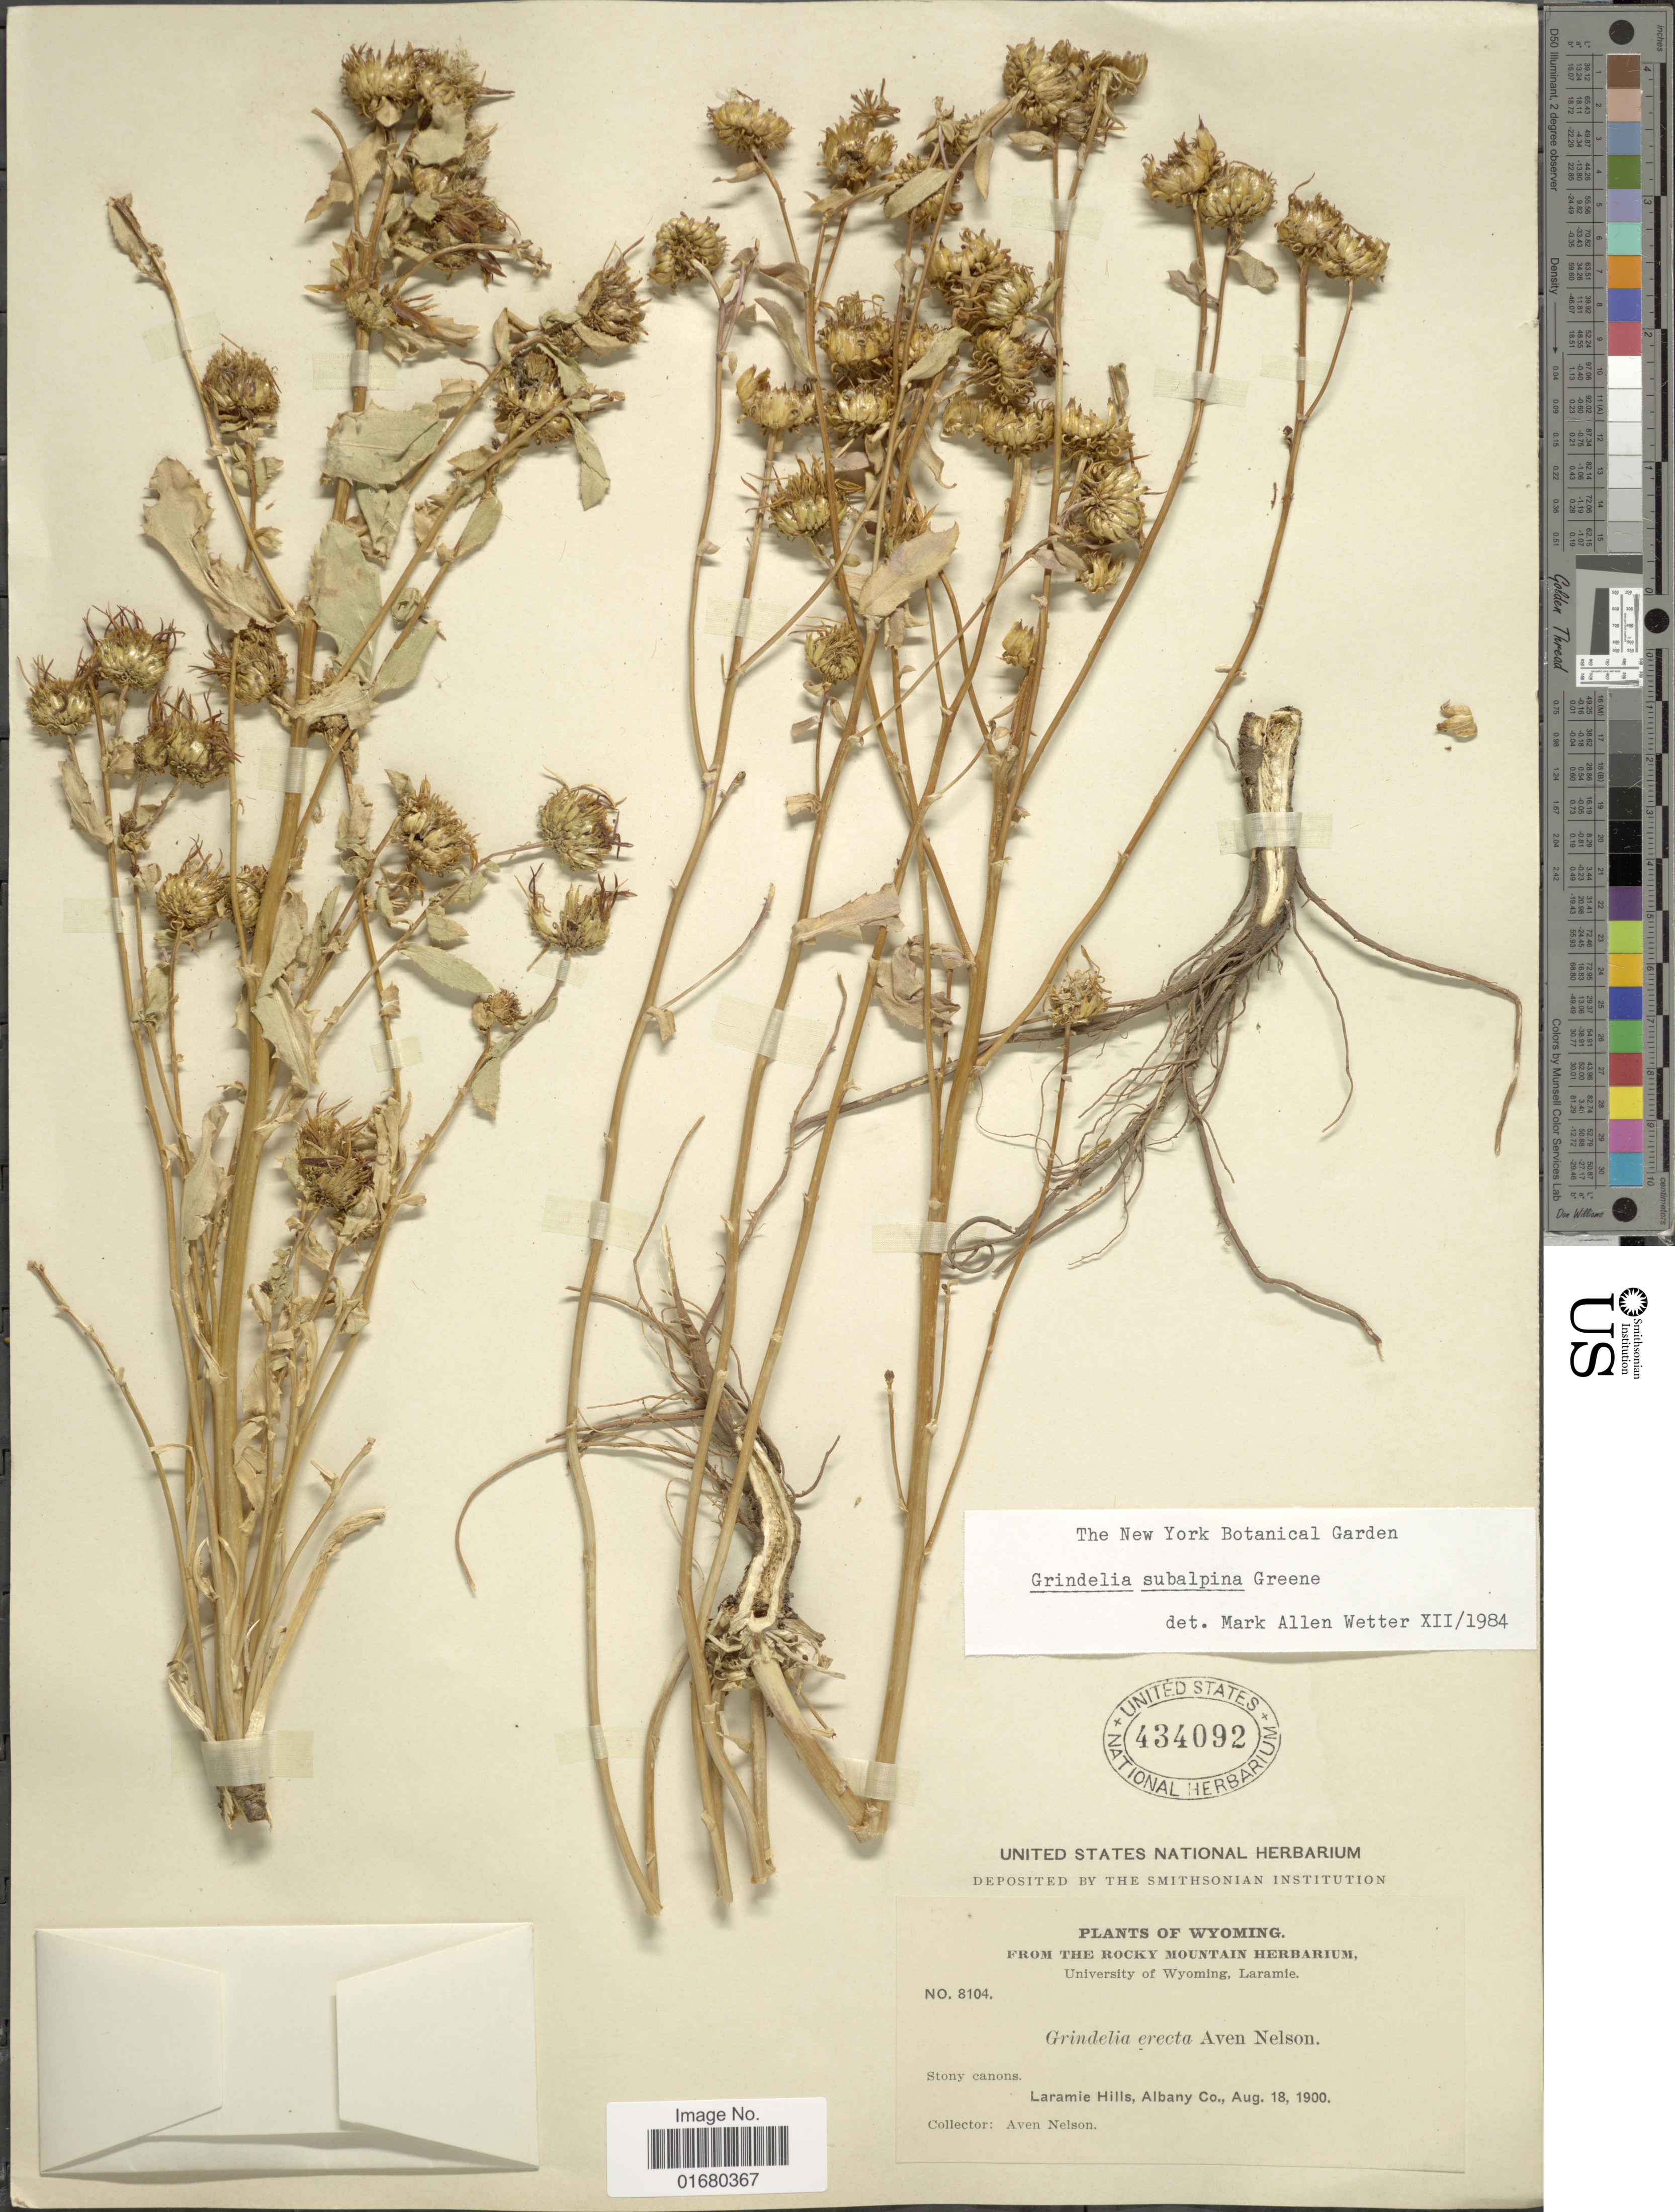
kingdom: Plantae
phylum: Tracheophyta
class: Magnoliopsida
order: Asterales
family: Asteraceae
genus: Grindelia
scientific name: Grindelia subalpina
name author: S.W. Greene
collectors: A. Nelson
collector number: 8104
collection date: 1900-08-18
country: United States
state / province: Wyoming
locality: Stony canons, Laramie Hills, Albany Co.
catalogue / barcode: US 434092